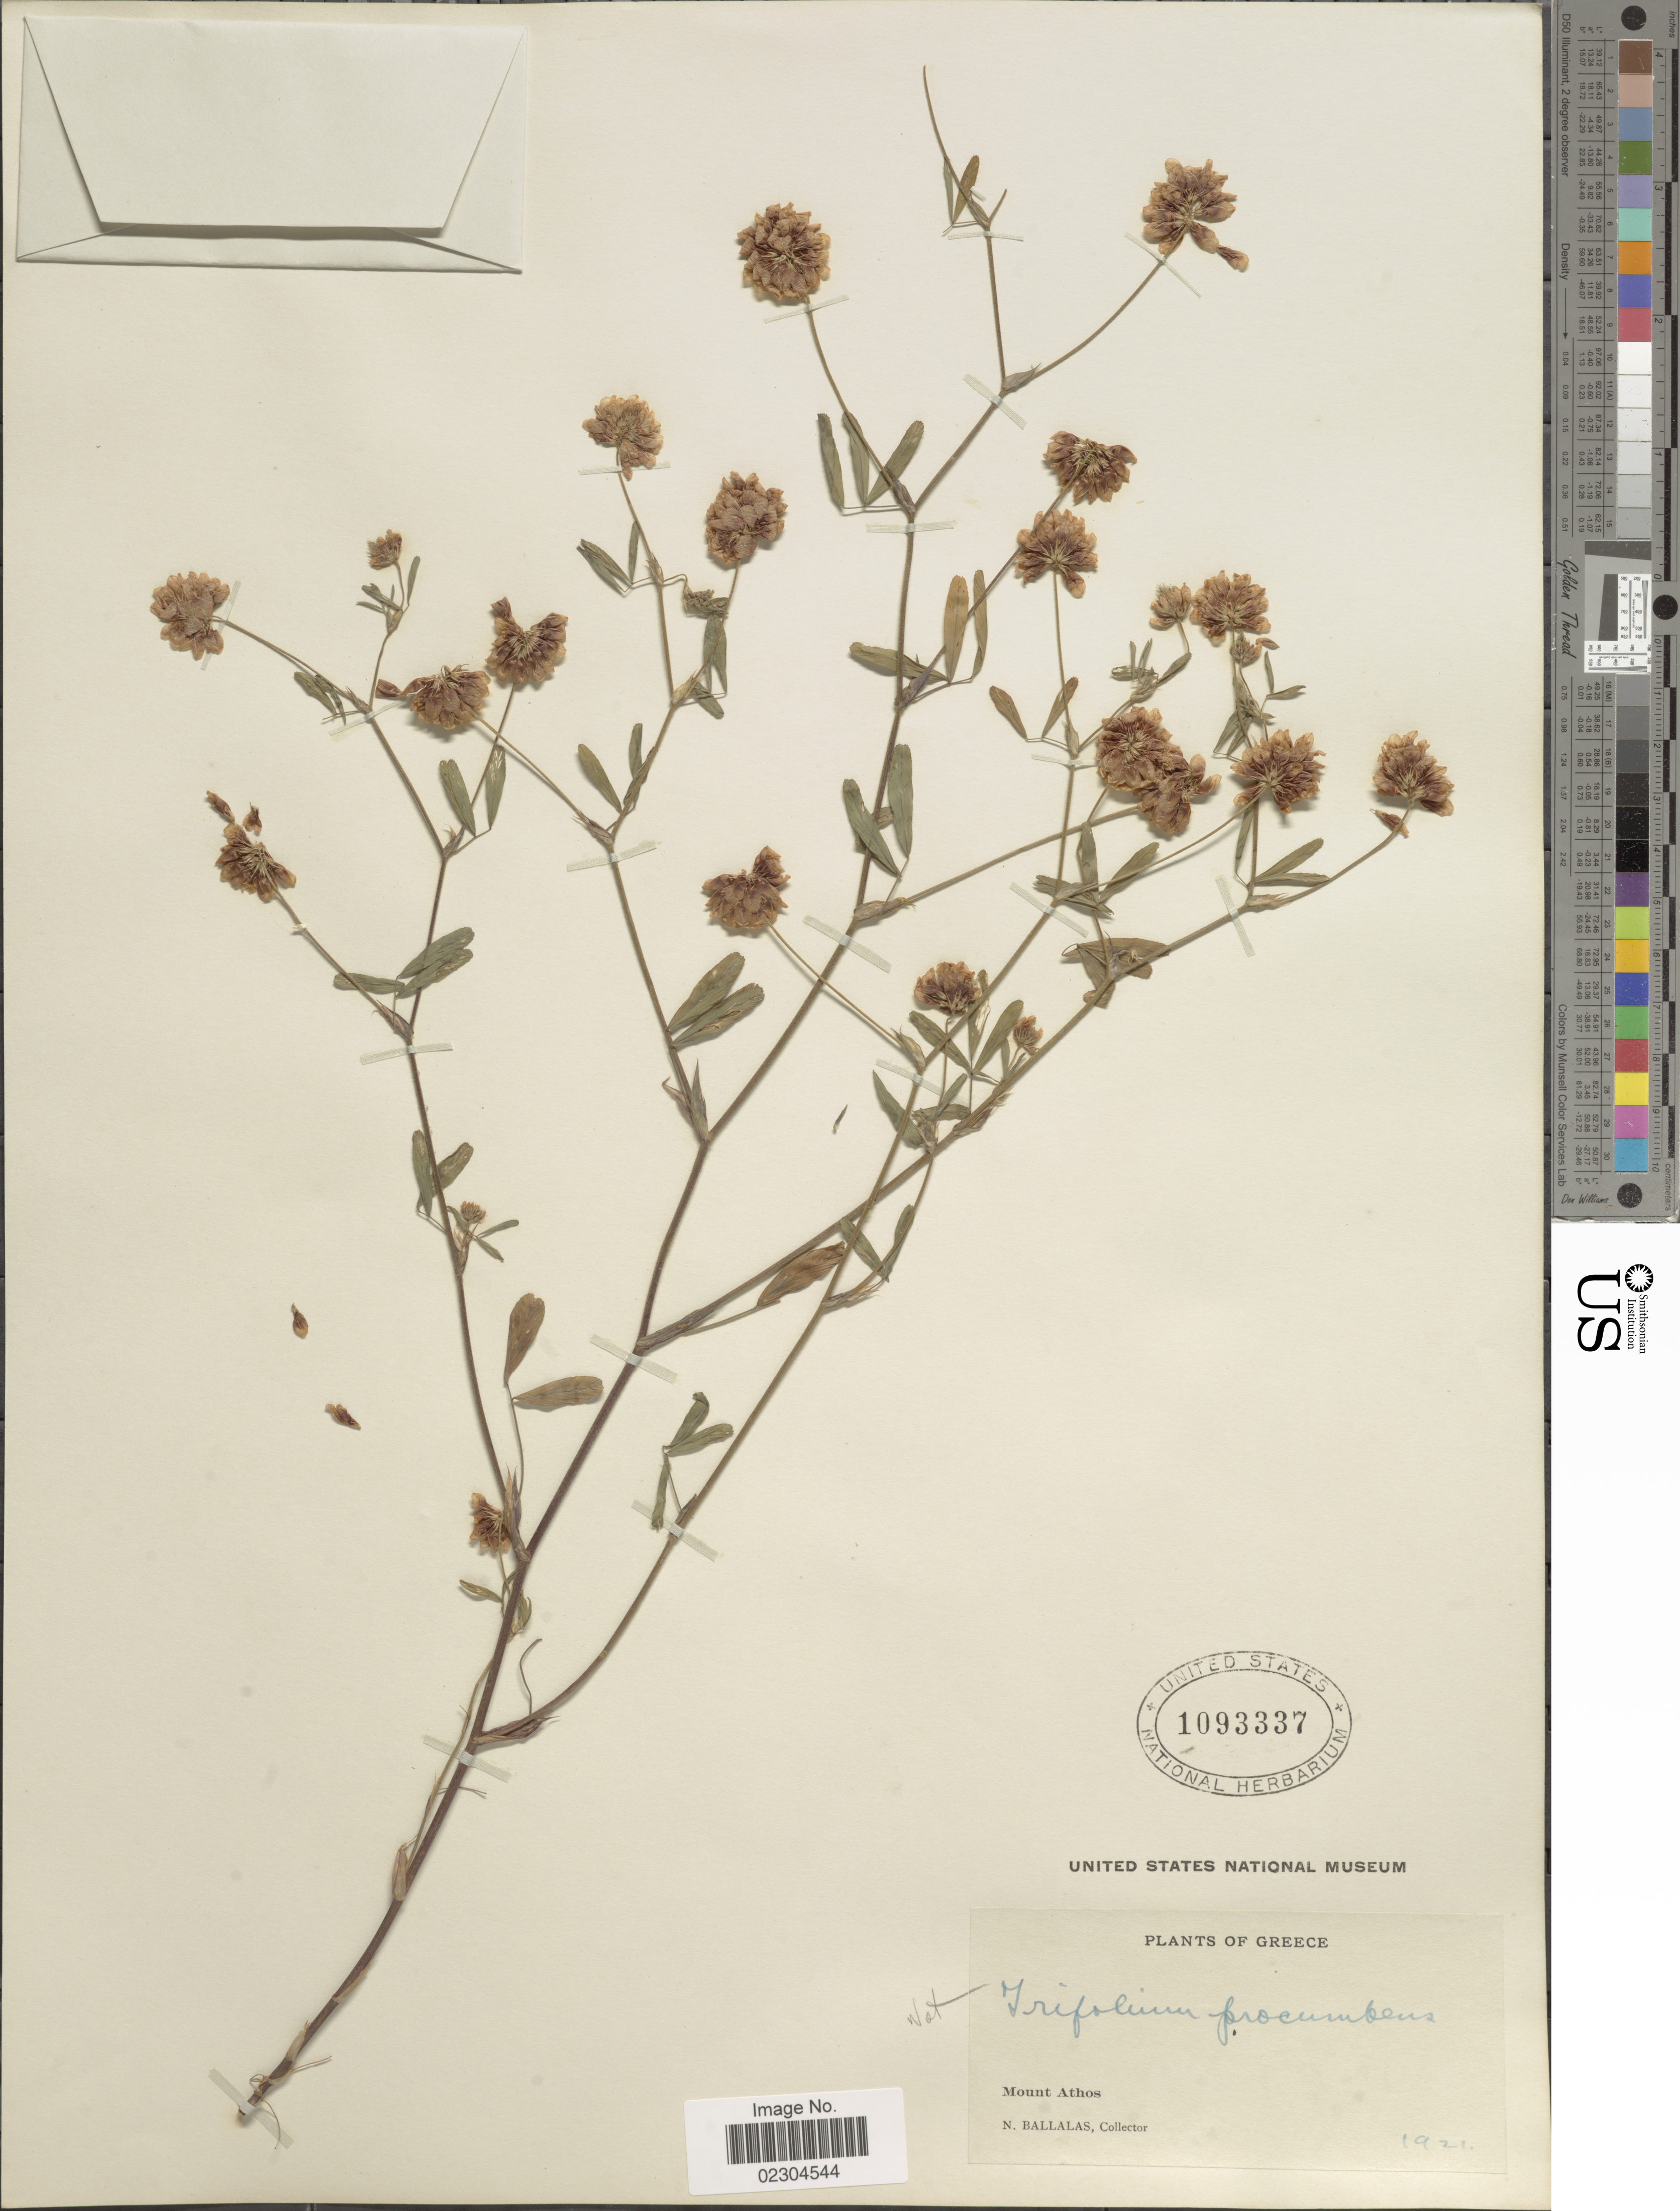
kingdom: Plantae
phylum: Tracheophyta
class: Magnoliopsida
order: Fabales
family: Fabaceae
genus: Trifolium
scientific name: Trifolium procumbens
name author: L.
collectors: N. Ballalas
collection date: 1921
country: Greece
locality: Greece, Mount Athos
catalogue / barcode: US 1093337